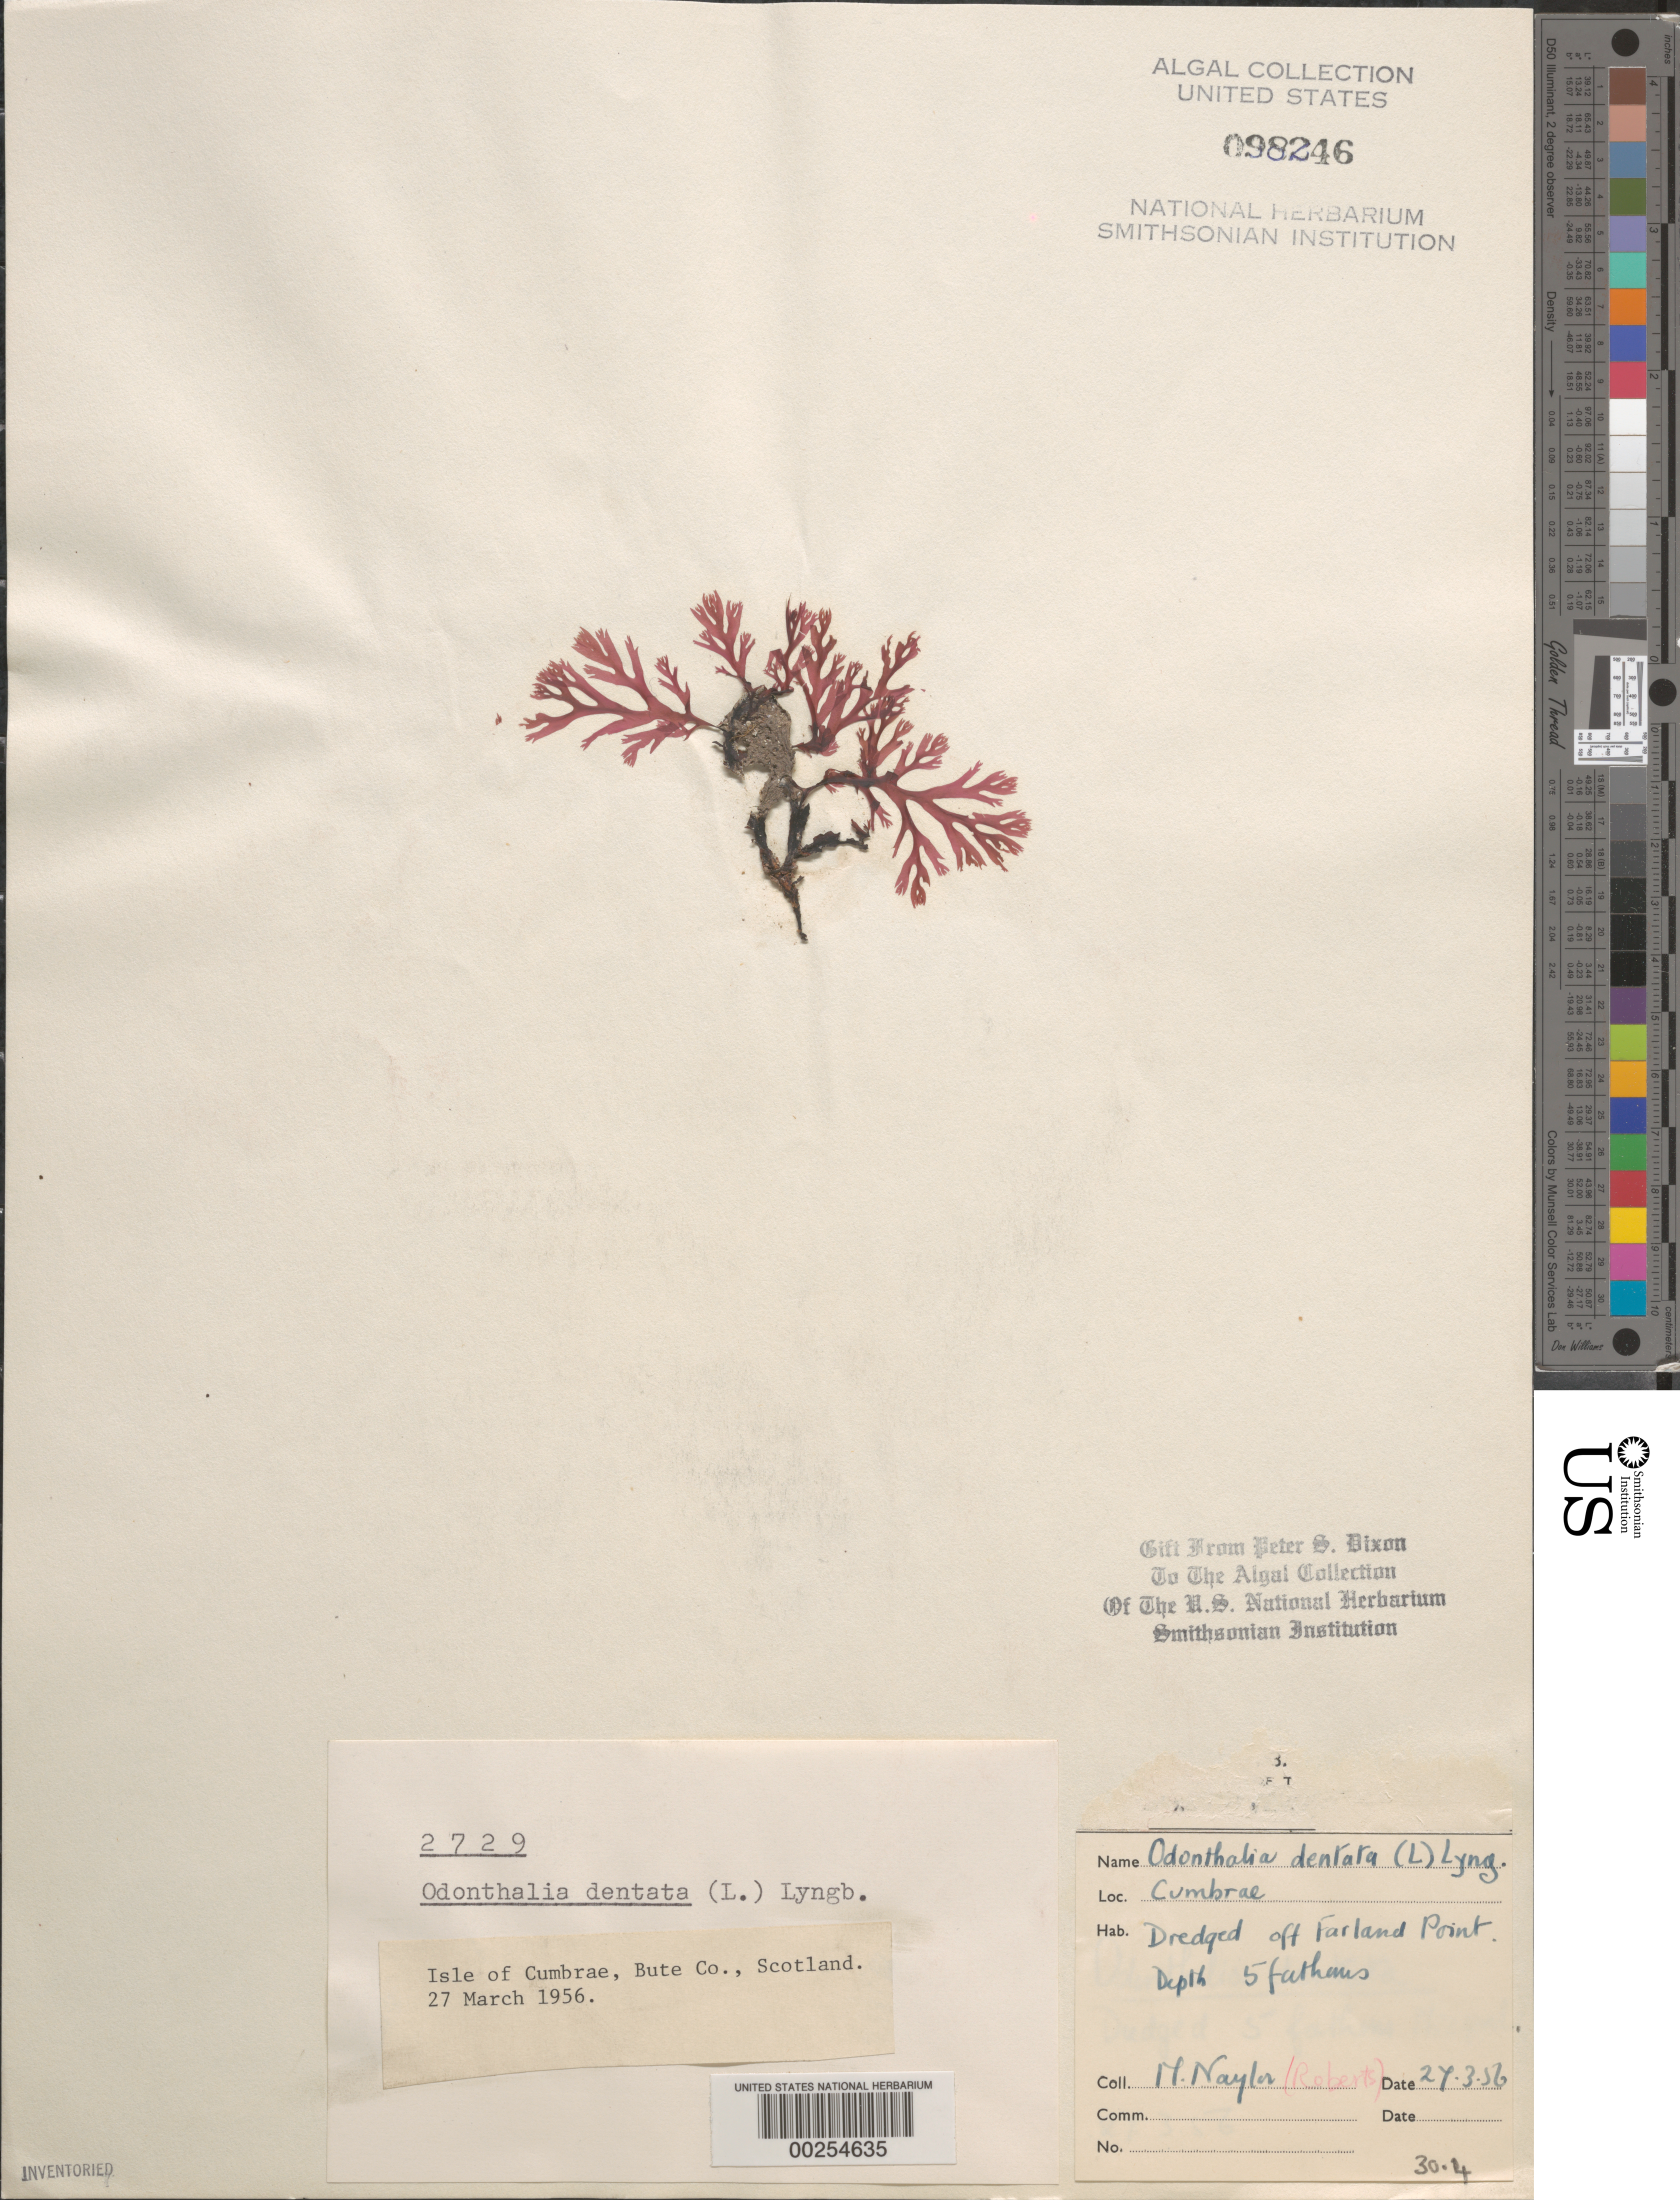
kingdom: Plantae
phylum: Rhodophyta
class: Florideophyceae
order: Ceramiales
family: Rhodomelaceae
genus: Odonthalia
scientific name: Odonthalia dentata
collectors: M. Roberts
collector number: PSD 2729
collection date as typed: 27 Mar 1956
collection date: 1956-03-27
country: United Kingdom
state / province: Scotland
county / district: North Ayrshire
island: Great Cumbrae Island (Isle of Cumbrae)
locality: Off Farland Point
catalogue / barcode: US 98246